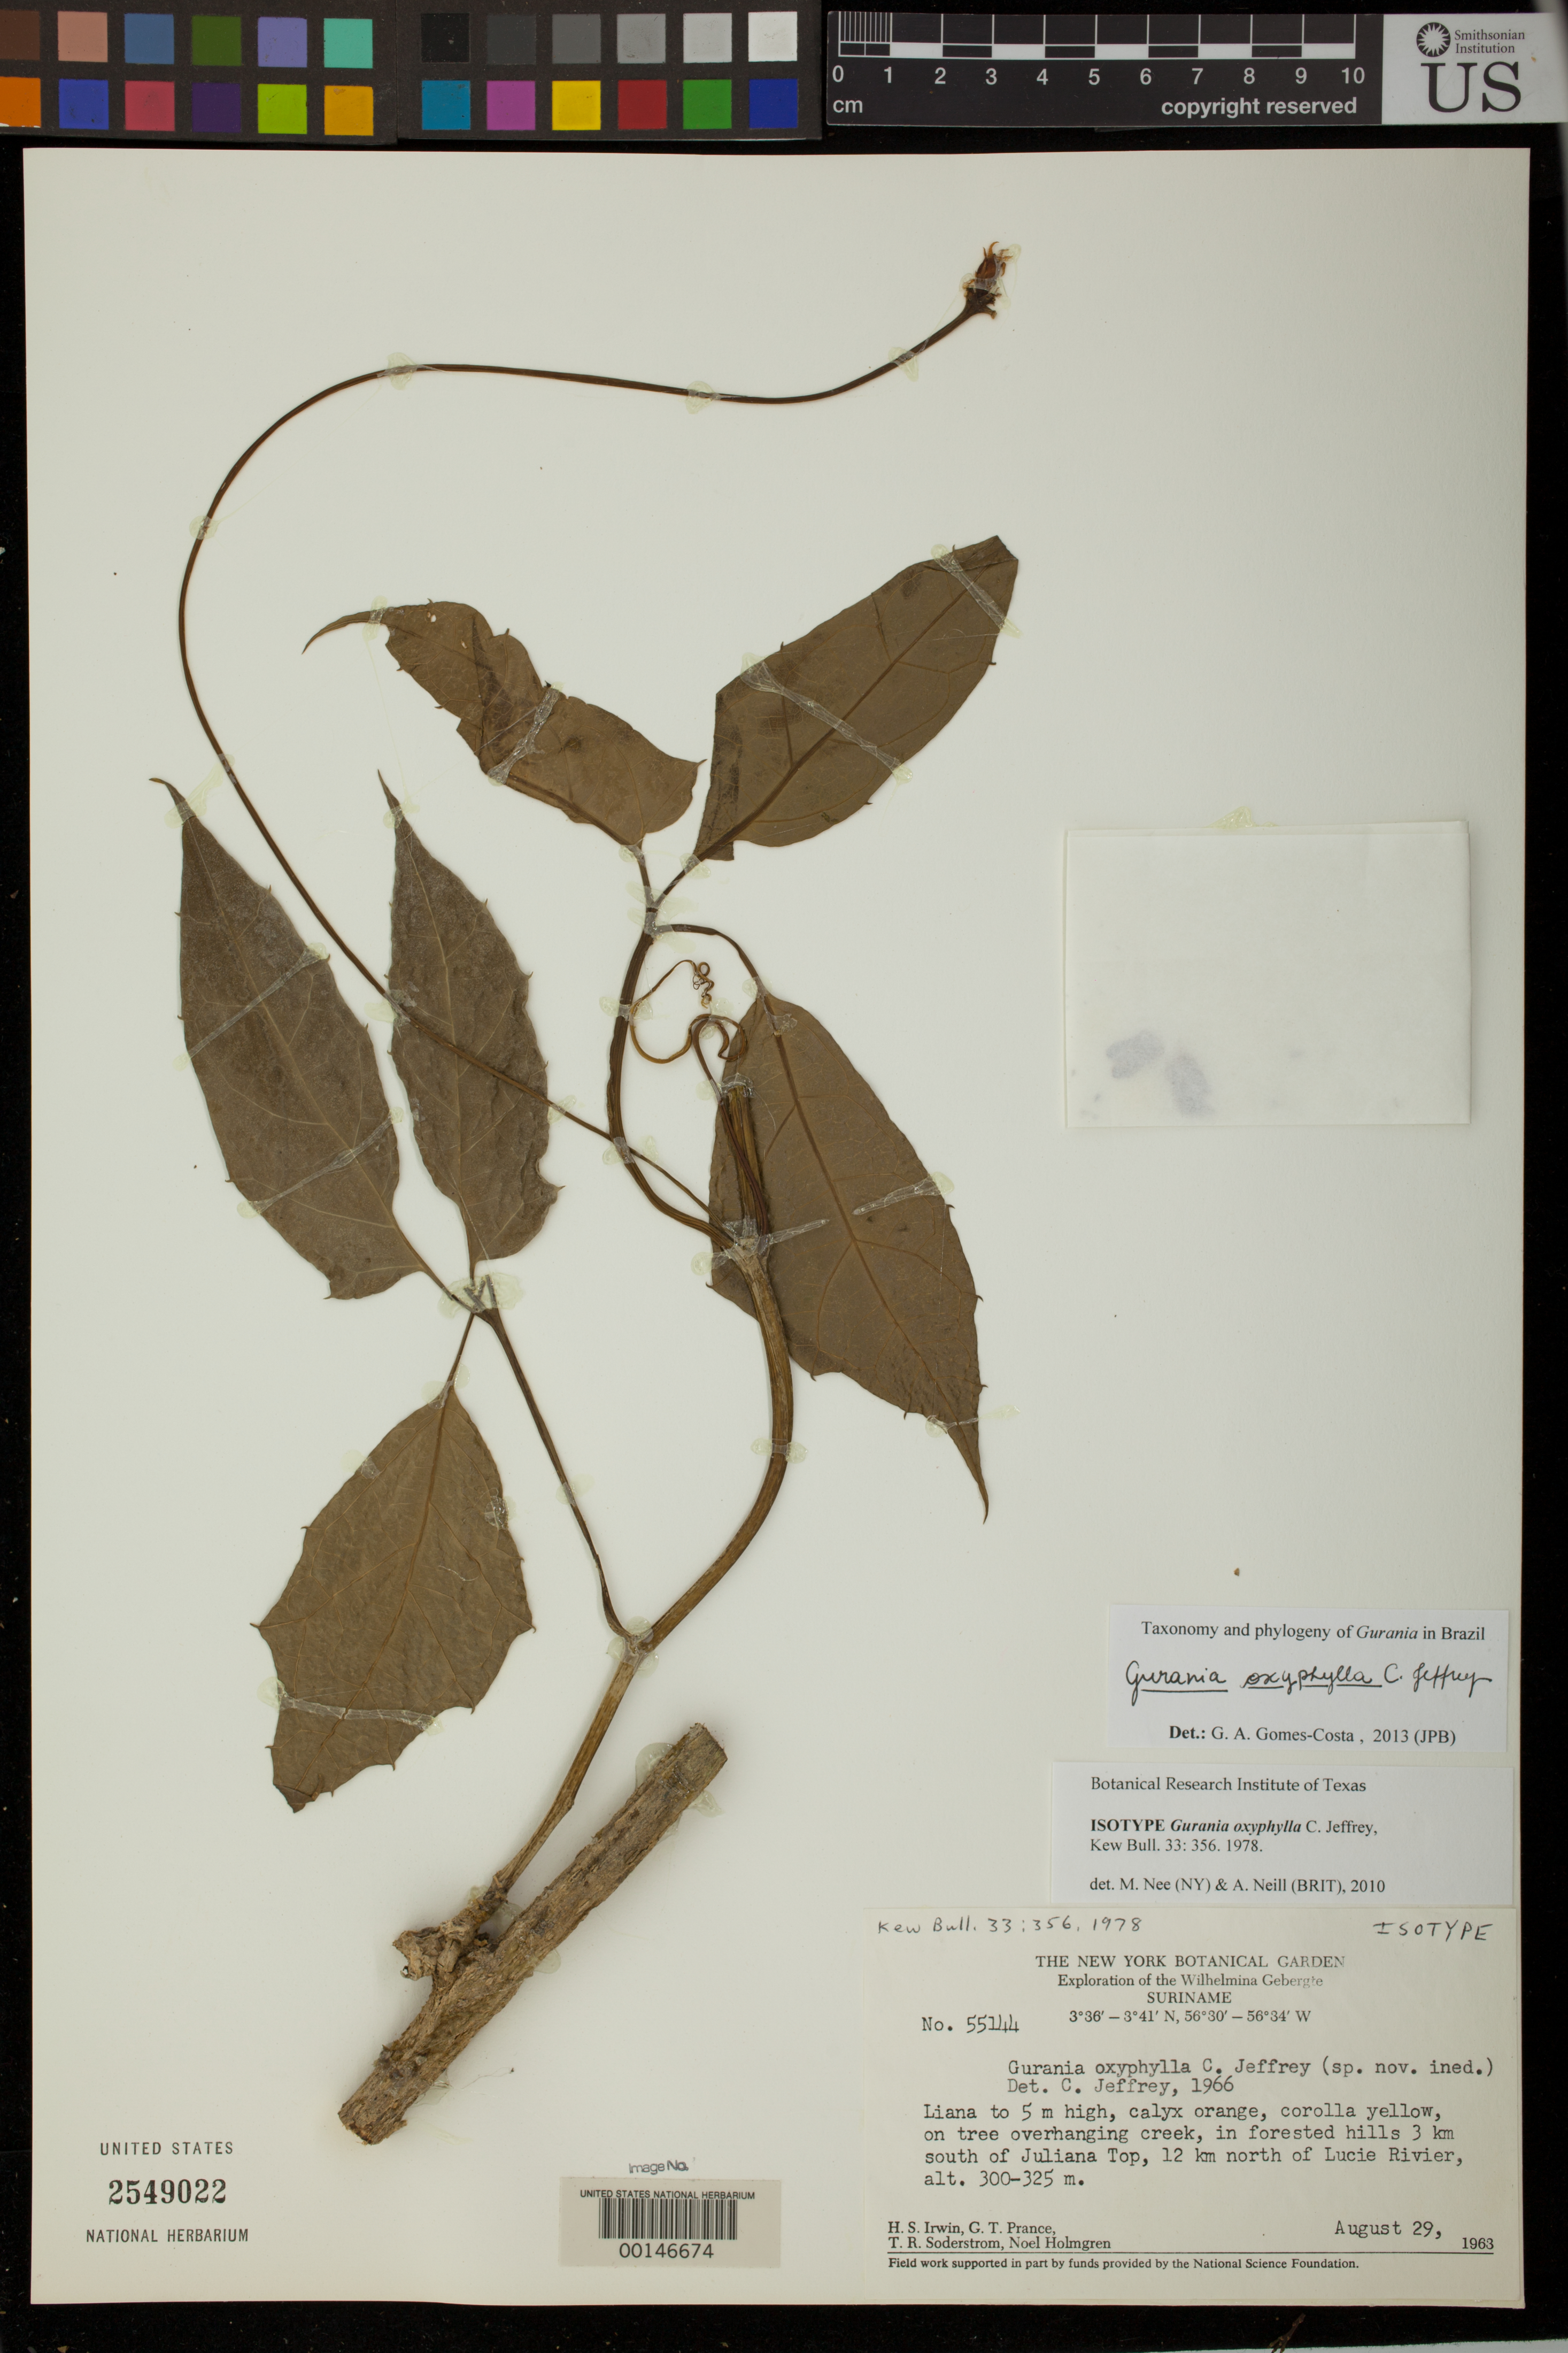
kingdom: Plantae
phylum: Tracheophyta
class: Magnoliopsida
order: Cucurbitales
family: Cucurbitaceae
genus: Gurania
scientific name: Gurania oxyphylla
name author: C. Jeffrey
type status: Isotype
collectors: H. Irwin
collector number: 55144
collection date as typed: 29 Aug 1963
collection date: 1963-08-29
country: Suriname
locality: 3 km S of Juliana Top, 12 km N of Lucie River.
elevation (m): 300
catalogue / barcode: US 2549022